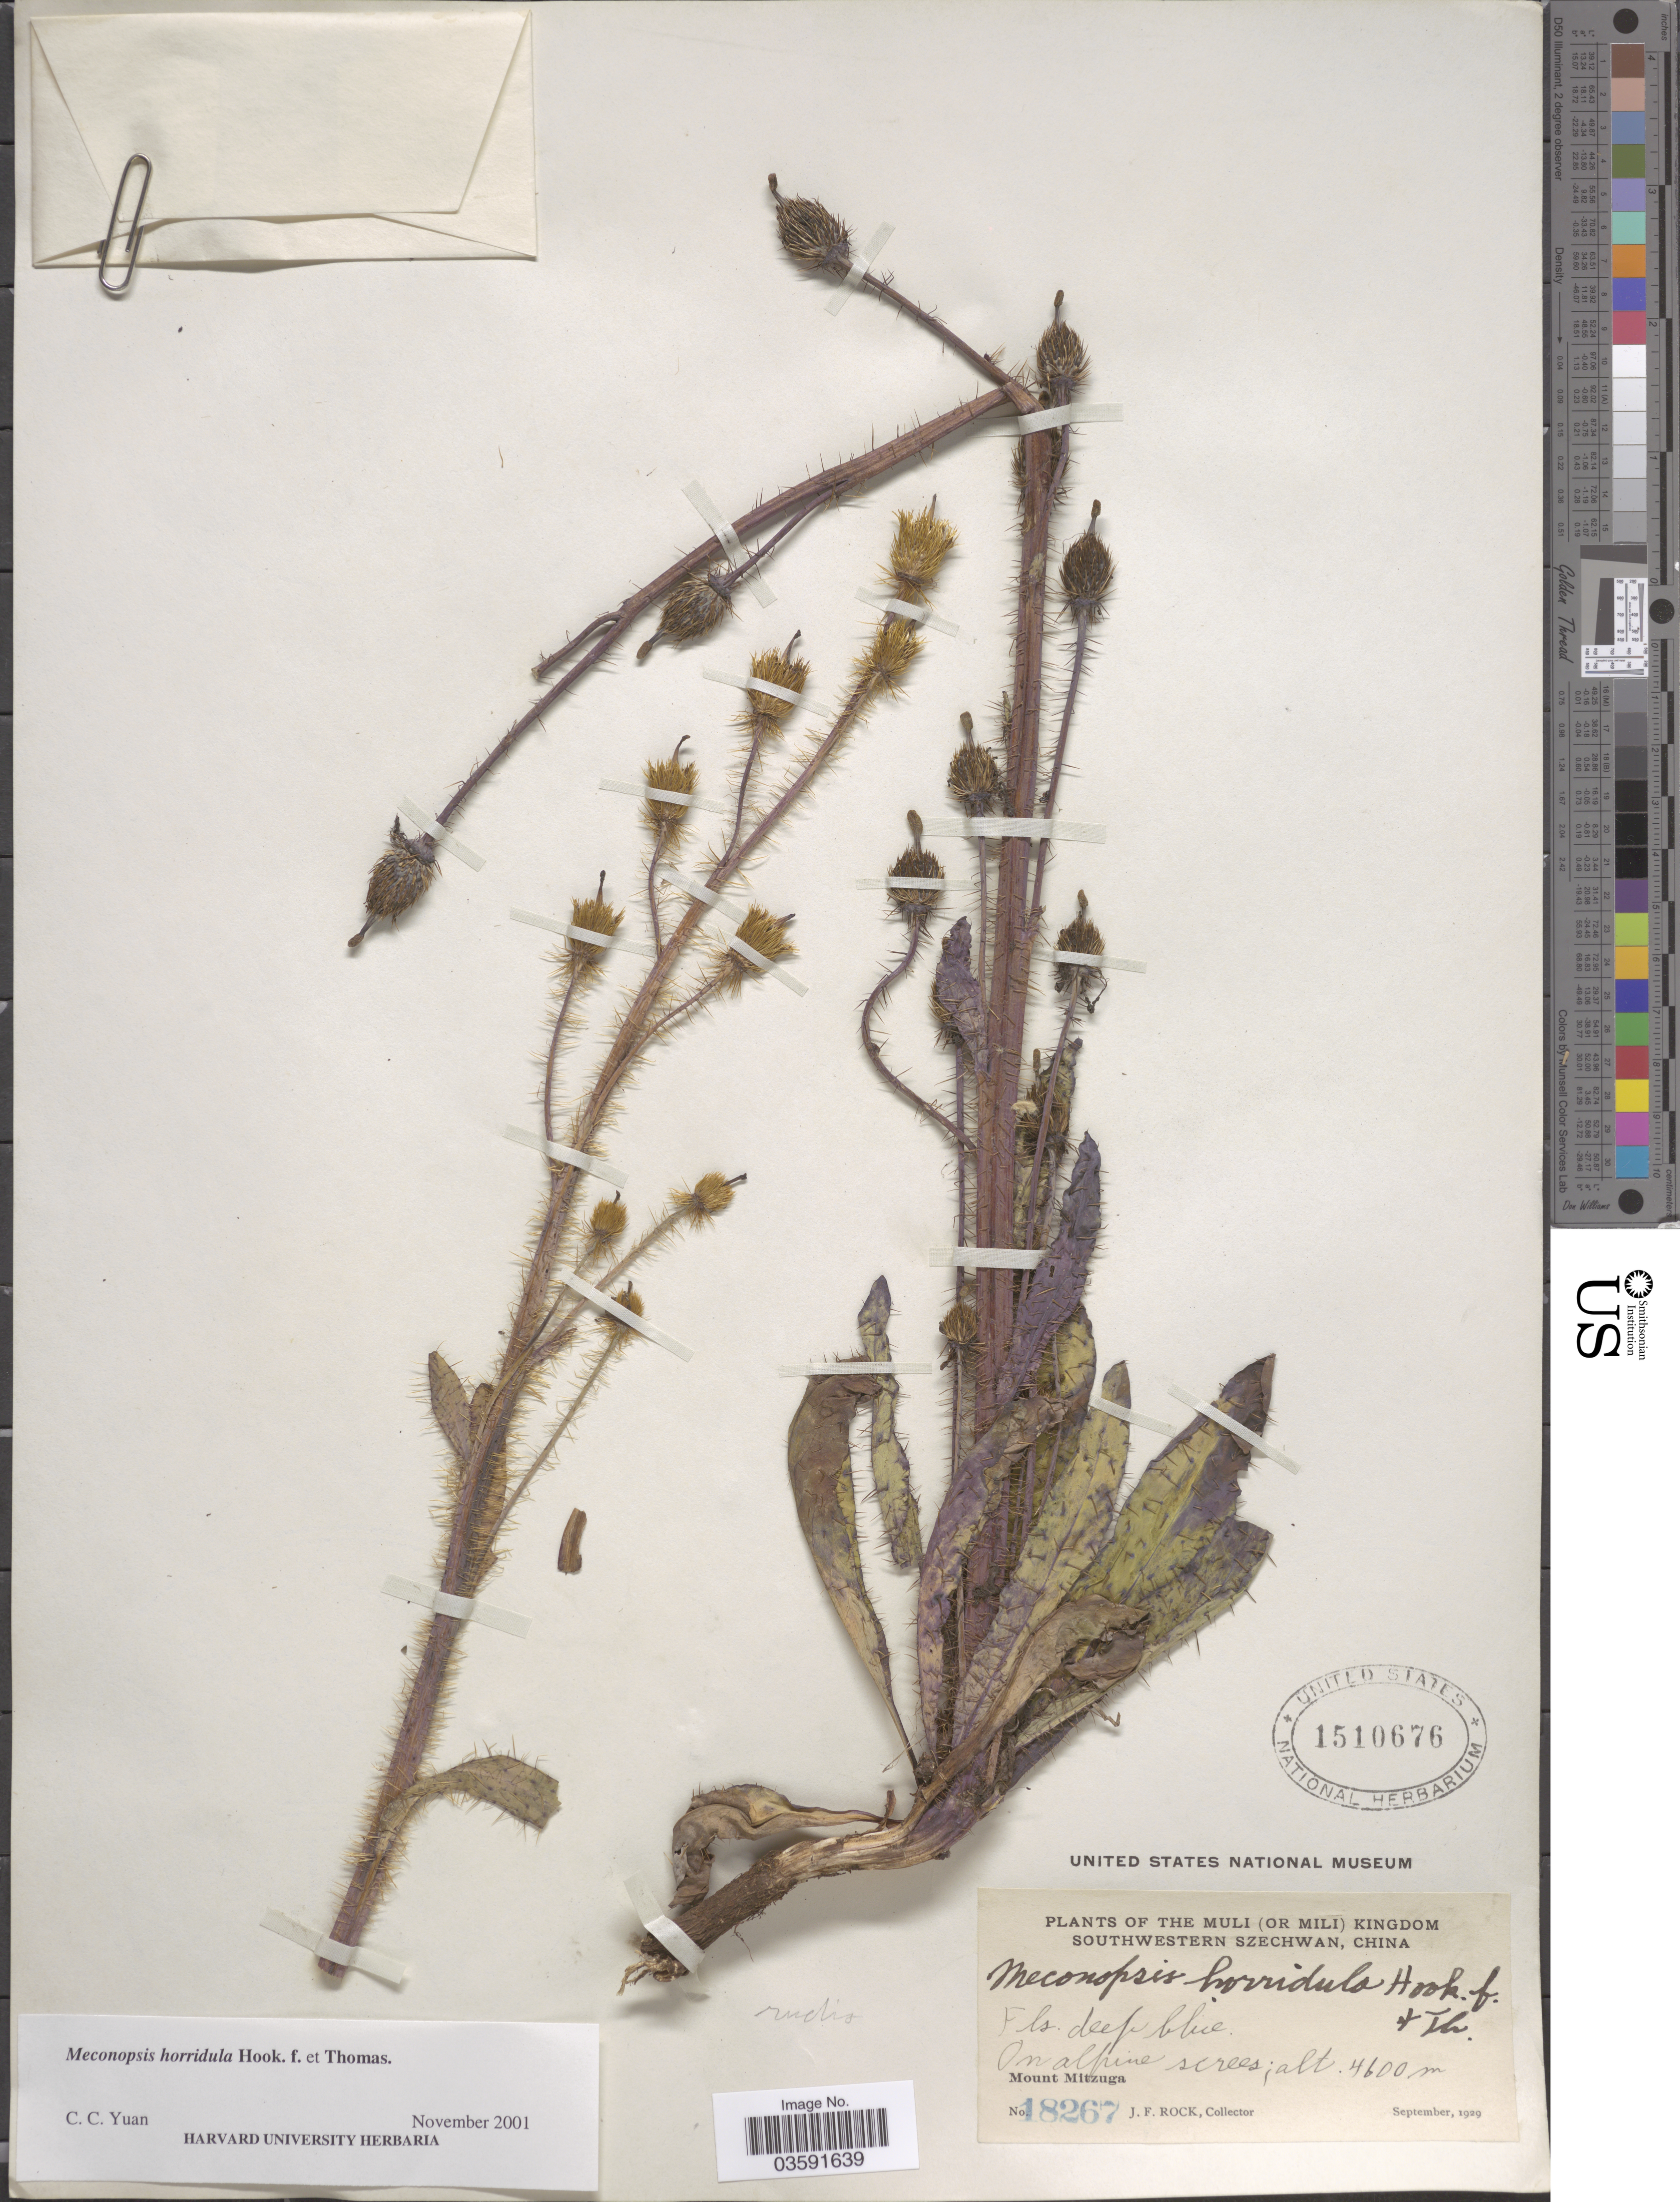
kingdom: Plantae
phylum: Tracheophyta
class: Magnoliopsida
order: Ranunculales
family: Papaveraceae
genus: Meconopsis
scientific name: Meconopsis horridula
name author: Hook. f. & Thomson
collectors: J. Rock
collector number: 18267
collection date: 1929-09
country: China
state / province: Sichuan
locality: The Muli (or Mili) Kingdom. Southwestern Szechwan. Mount Mitzuga.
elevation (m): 4600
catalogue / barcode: US 1510676